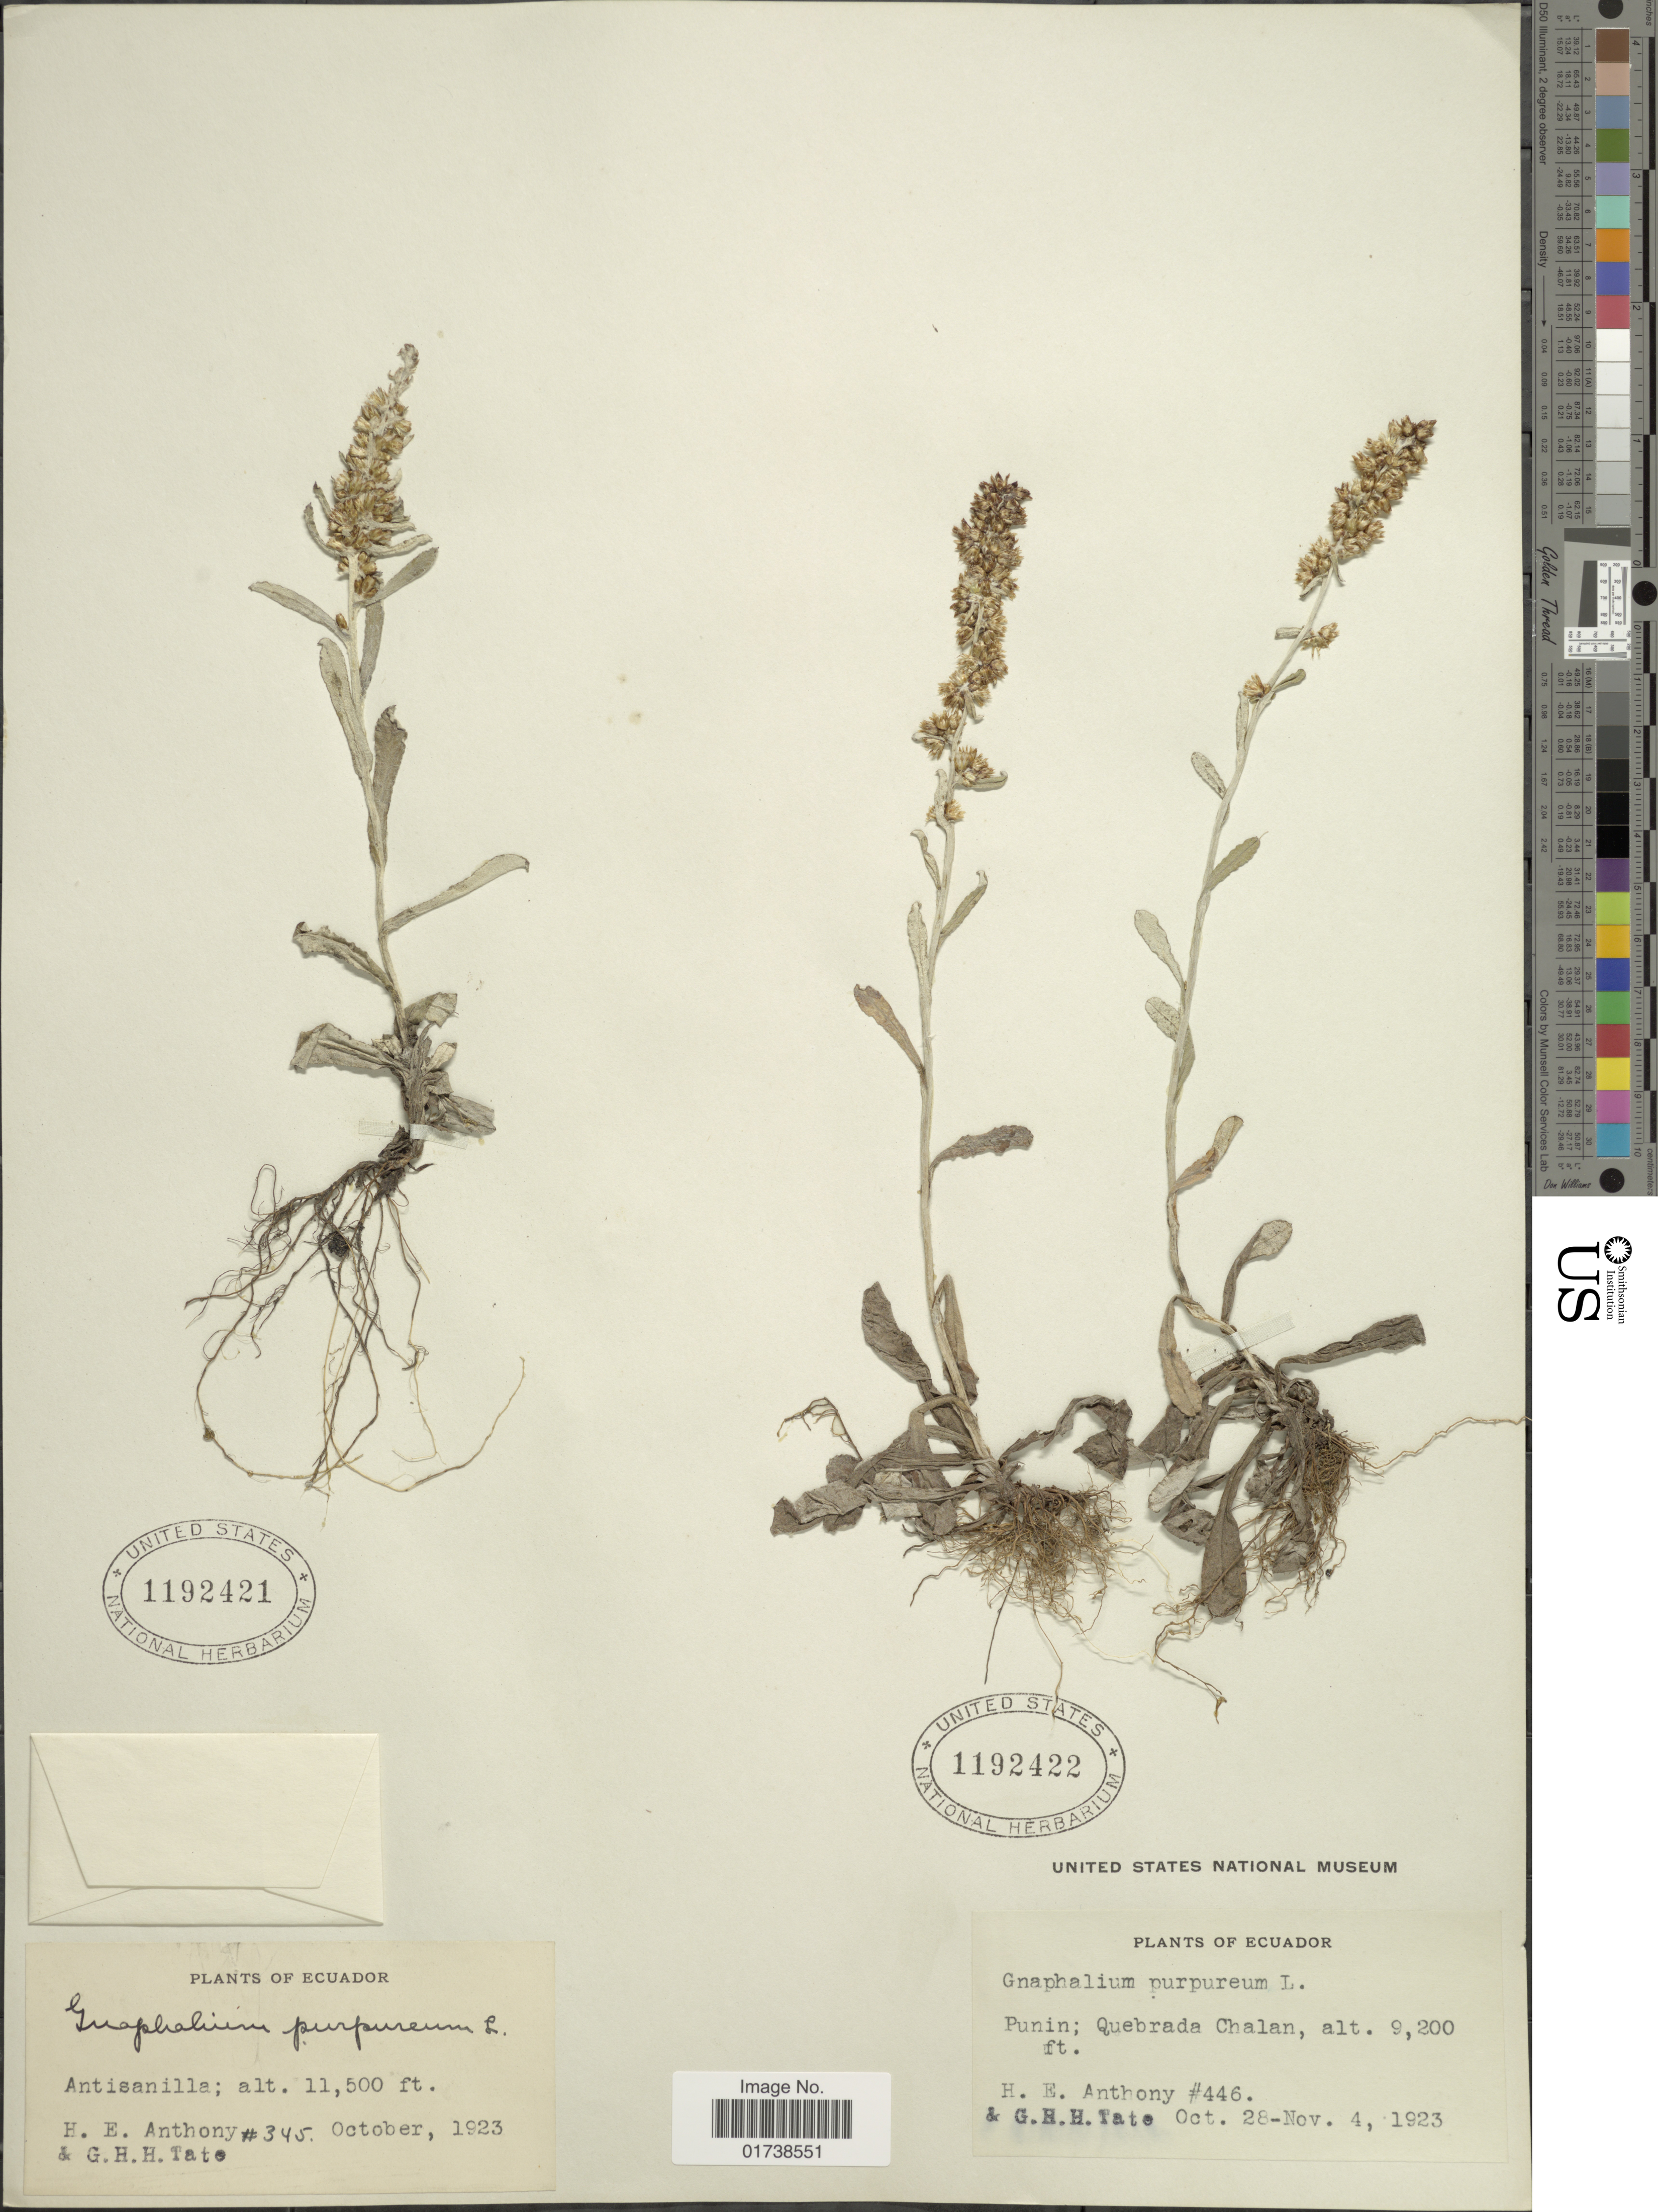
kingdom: Plantae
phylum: Tracheophyta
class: Magnoliopsida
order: Asterales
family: Asteraceae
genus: Gamochaeta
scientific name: Gamochaeta purpurea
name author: (L.) Cabrera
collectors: H. E. Anthony & G. H. H.Tate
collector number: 446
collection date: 1923-10-28/1923-11-04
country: Ecuador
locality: Punin; Quebrada Chalan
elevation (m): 2804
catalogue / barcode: US 1192422-2